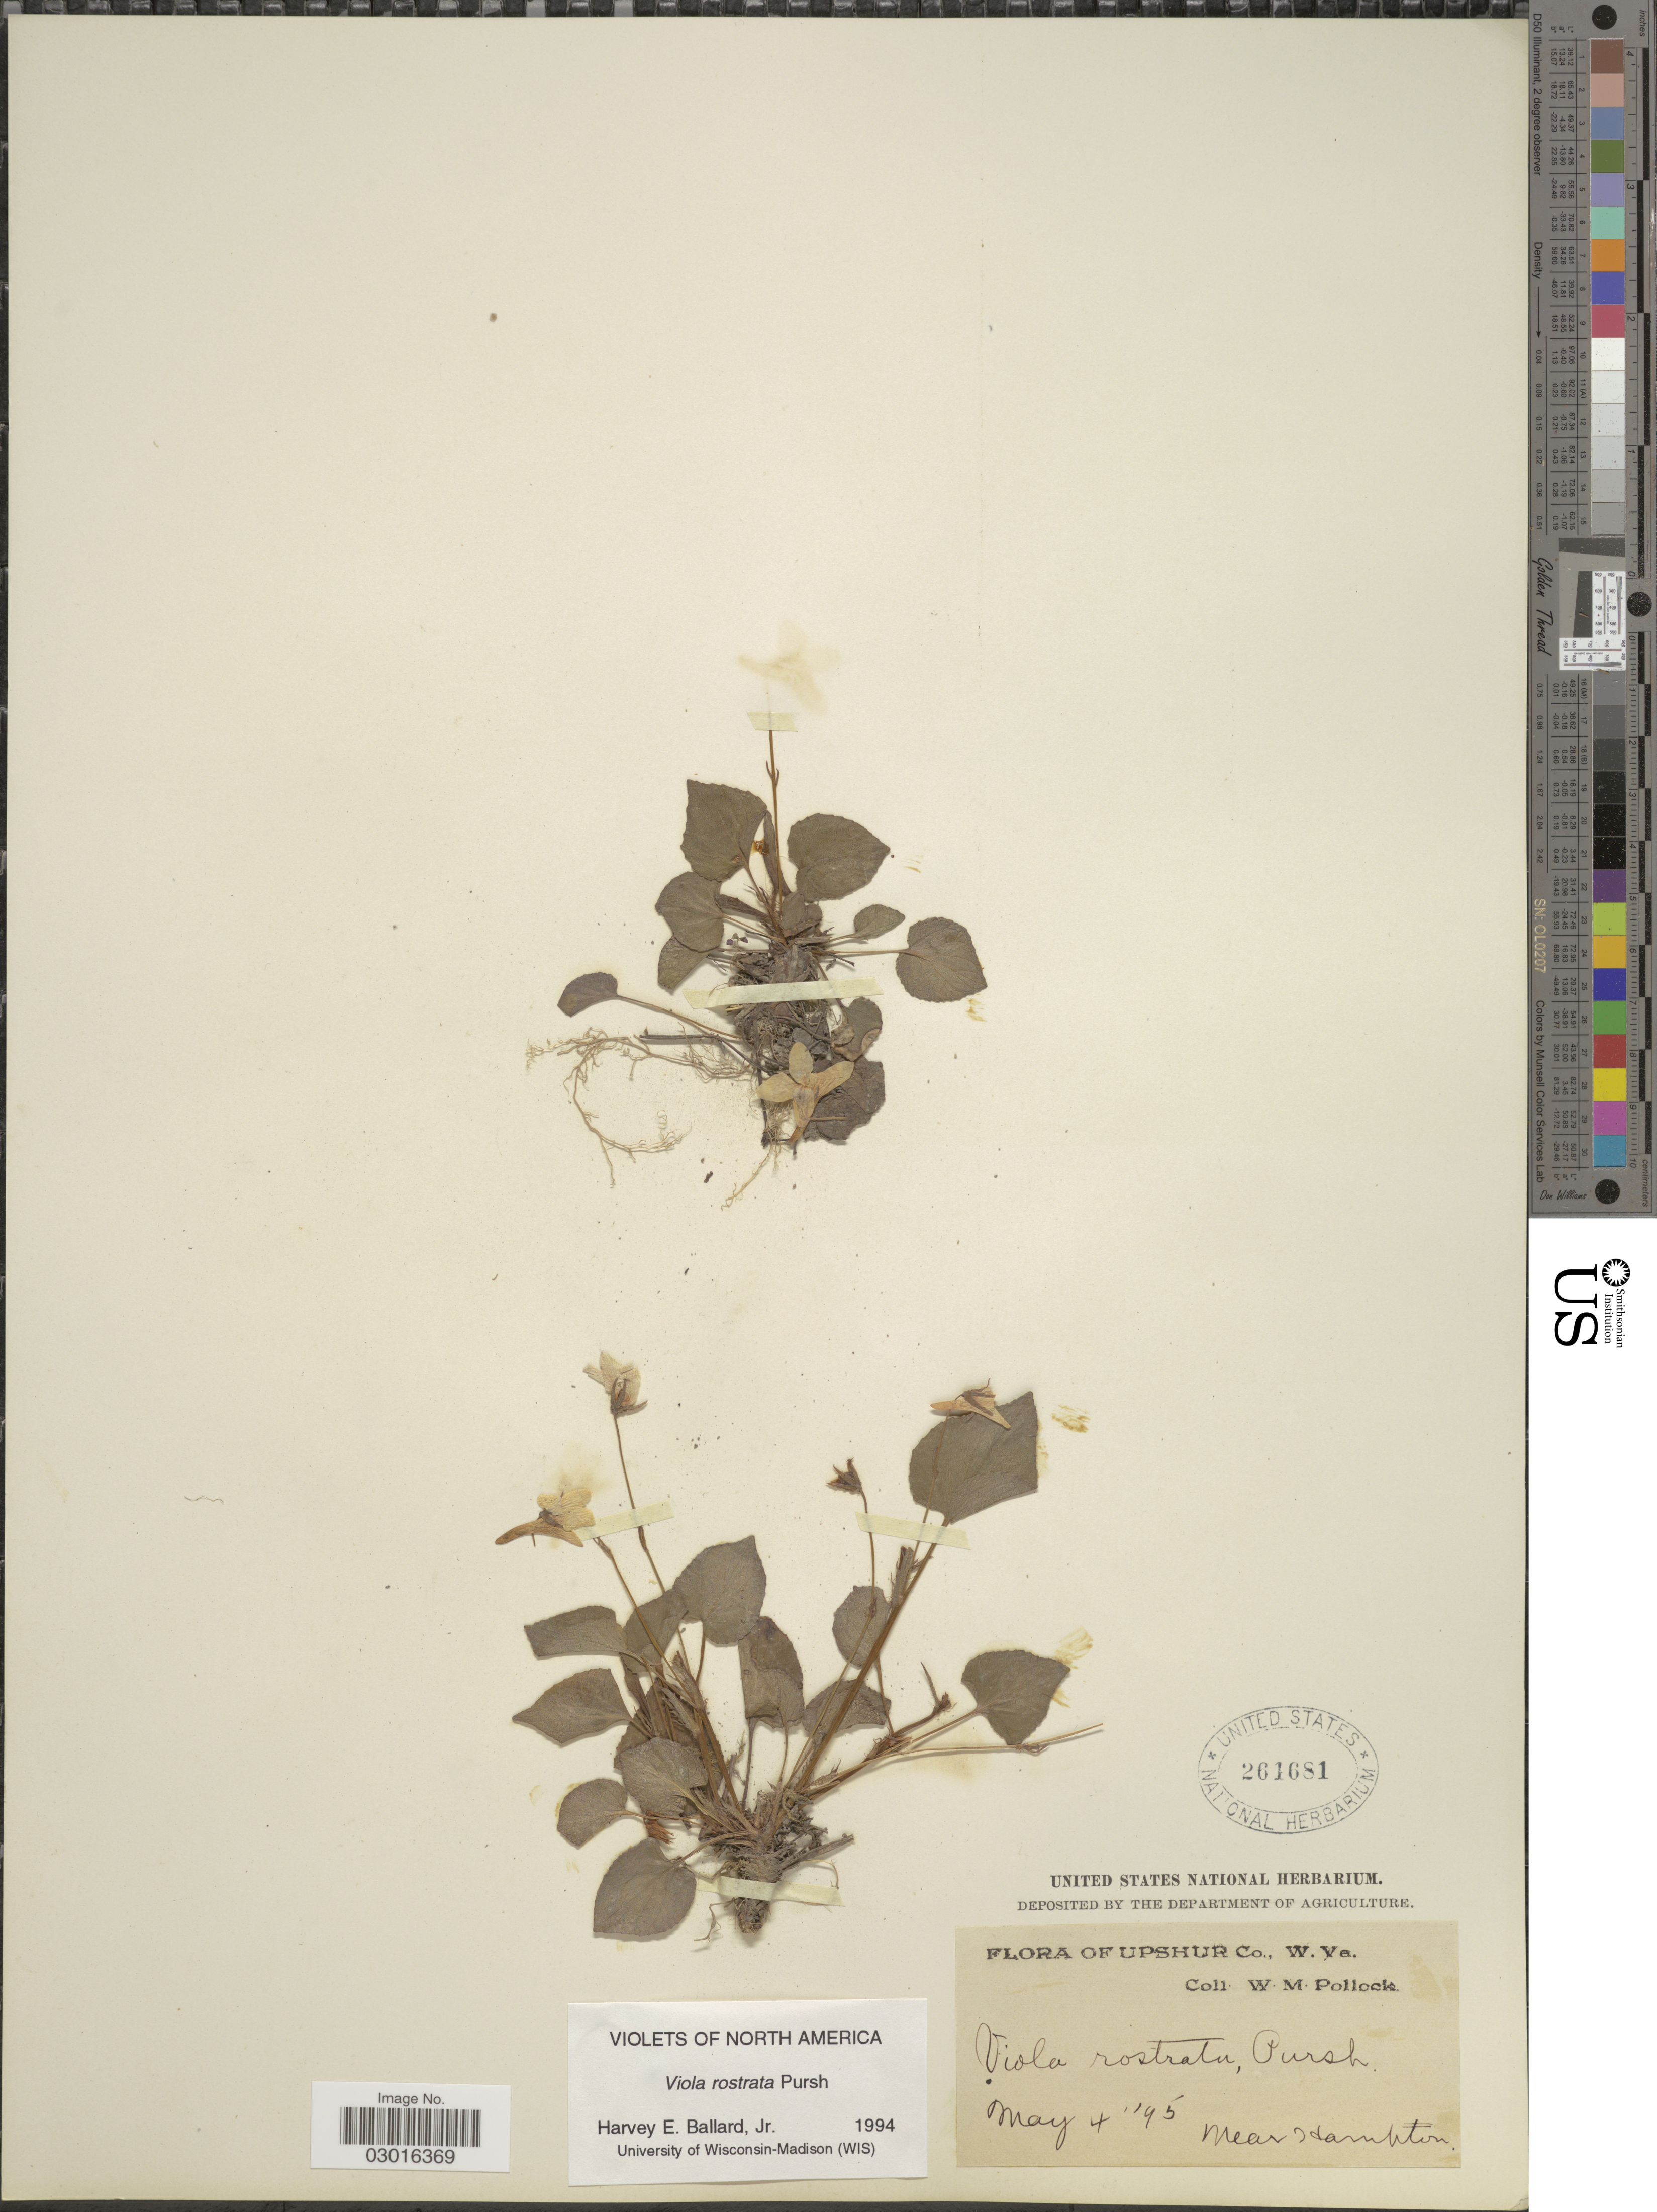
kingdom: Plantae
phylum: Tracheophyta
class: Magnoliopsida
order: Malpighiales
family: Violaceae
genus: Viola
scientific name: Viola rostrata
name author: Pursh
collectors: W. M. Pollock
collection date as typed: Transcribed d/m/y: 4/5/95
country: United States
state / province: West Virginia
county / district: Upshur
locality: W. Va. Near Hampton.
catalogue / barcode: US 261681